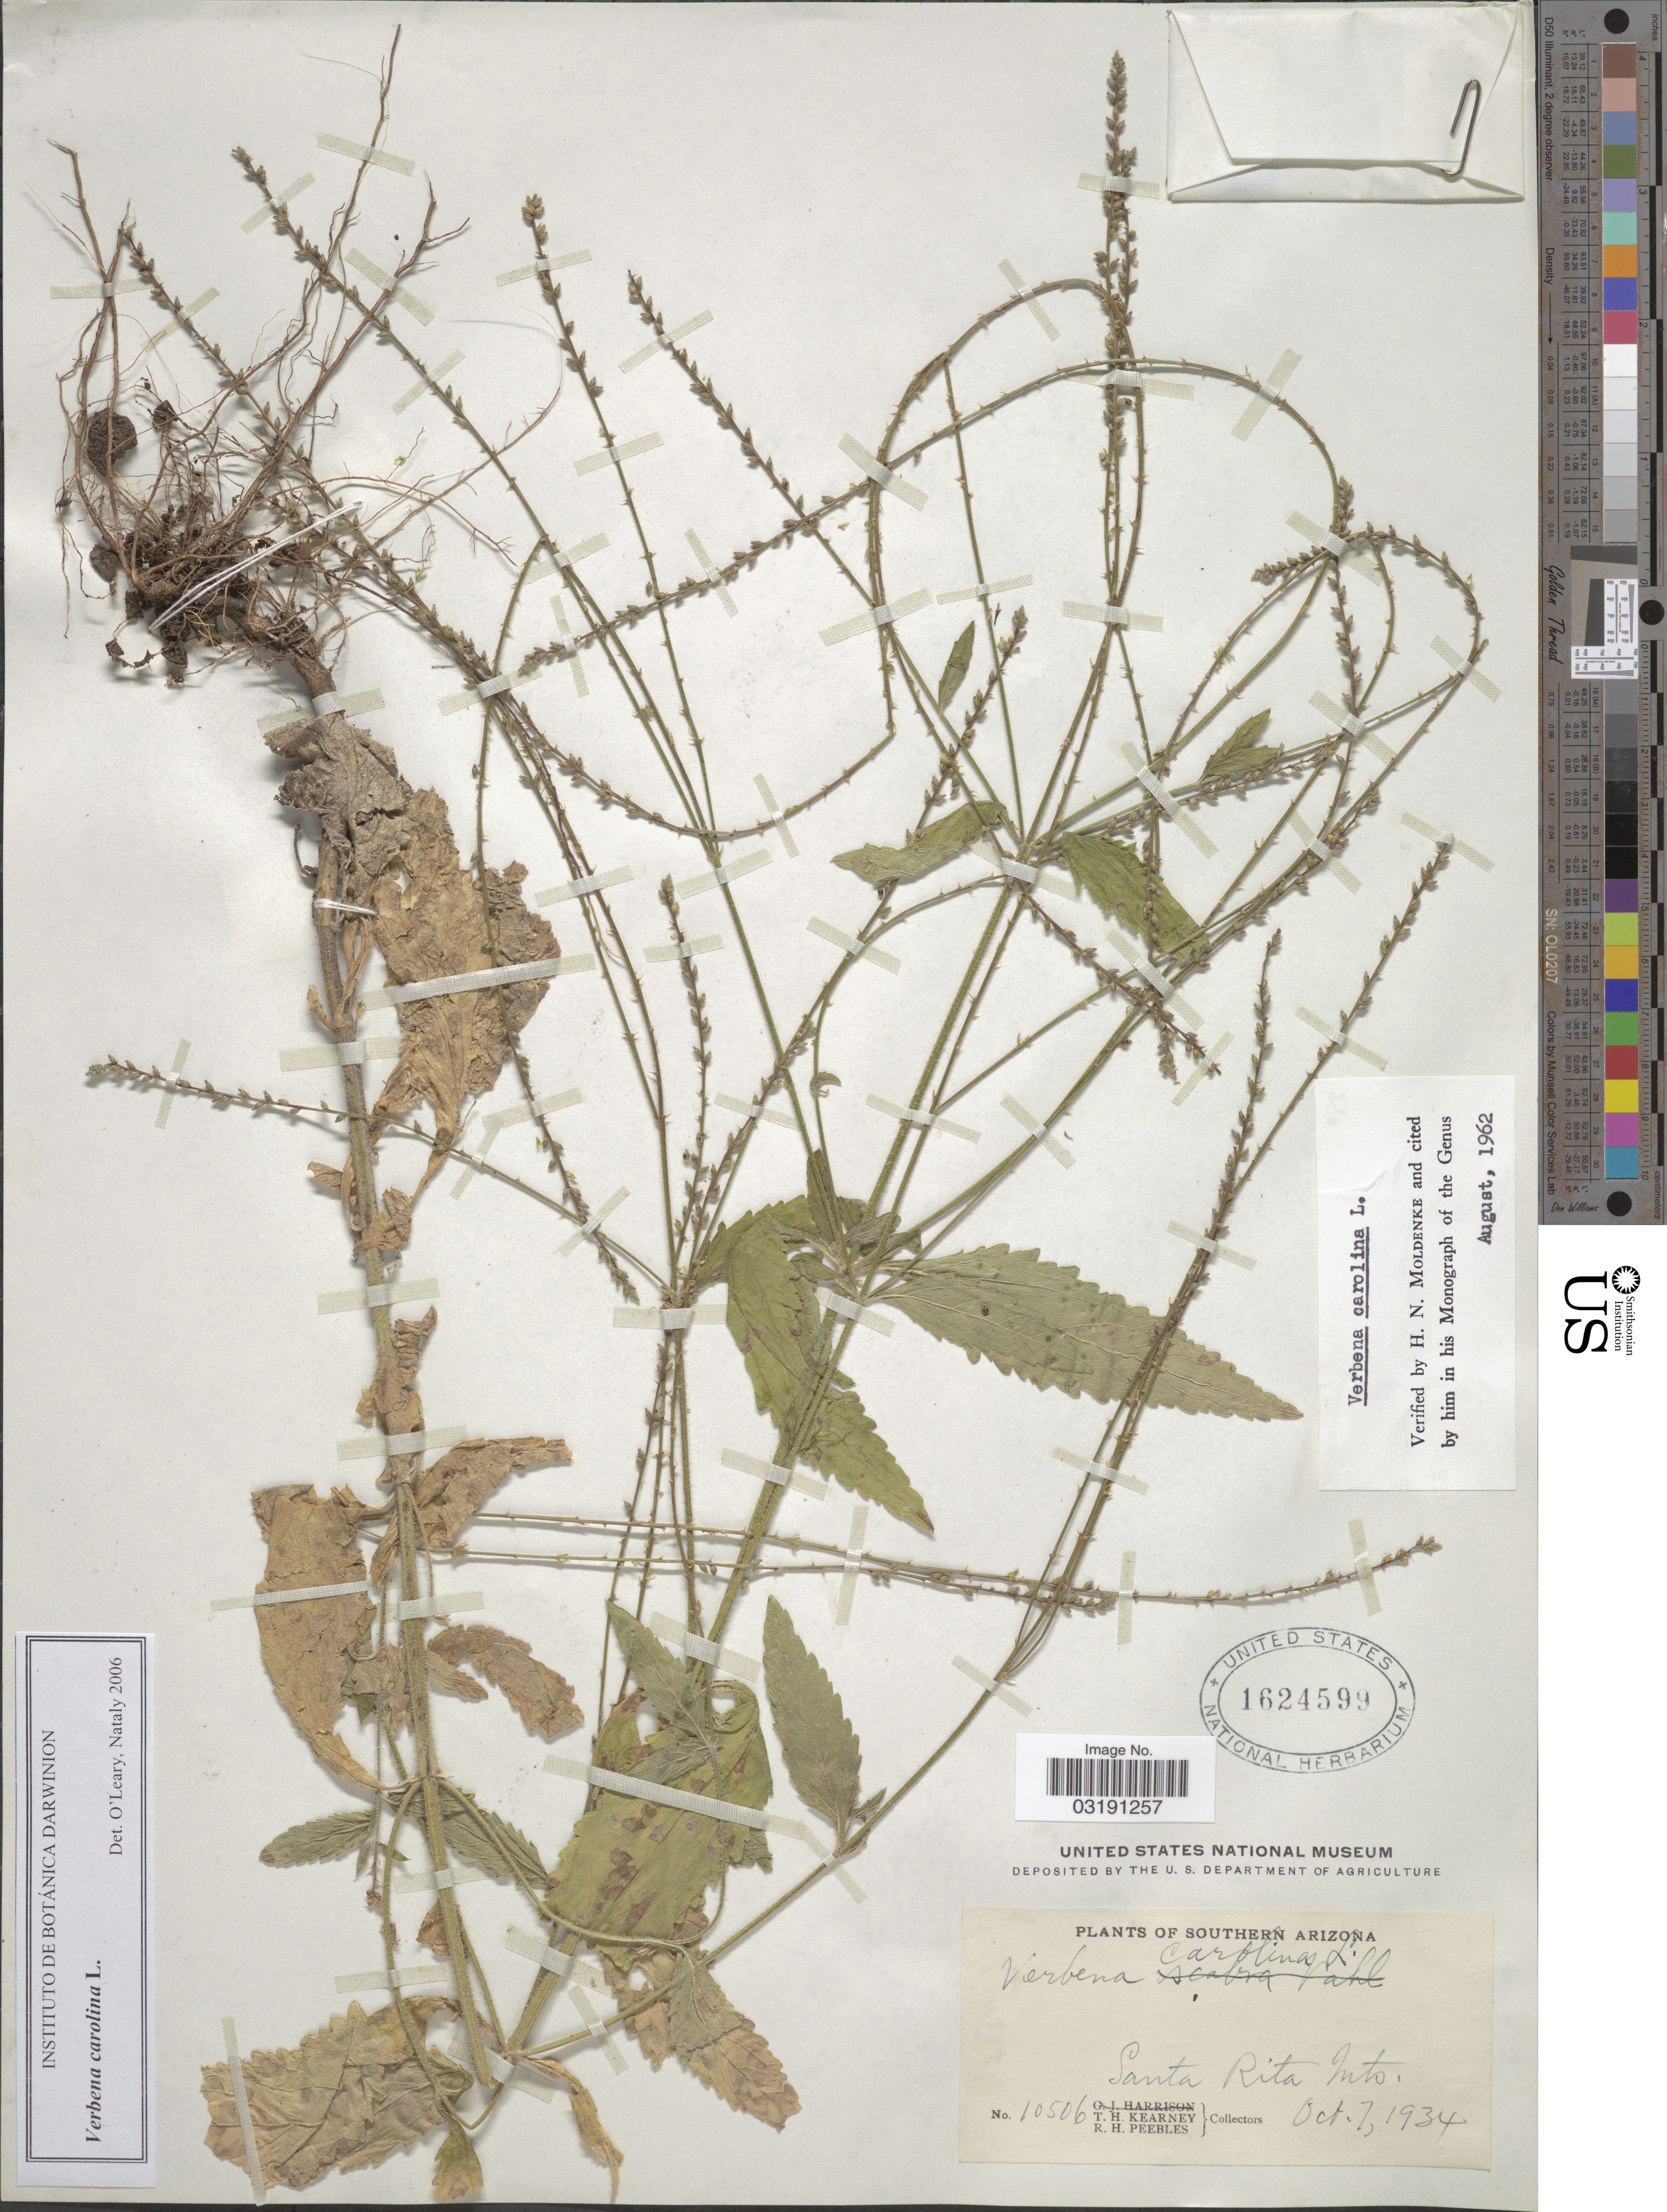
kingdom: Plantae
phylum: Tracheophyta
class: Magnoliopsida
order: Lamiales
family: Verbenaceae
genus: Verbena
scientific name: Verbena carolina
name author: L.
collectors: T. H. Kearney & R. H. Peebles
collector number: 10506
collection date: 1934-10-07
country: United States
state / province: Arizona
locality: Southern Arizona. Santa Rita Mts.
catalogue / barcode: US 1624599